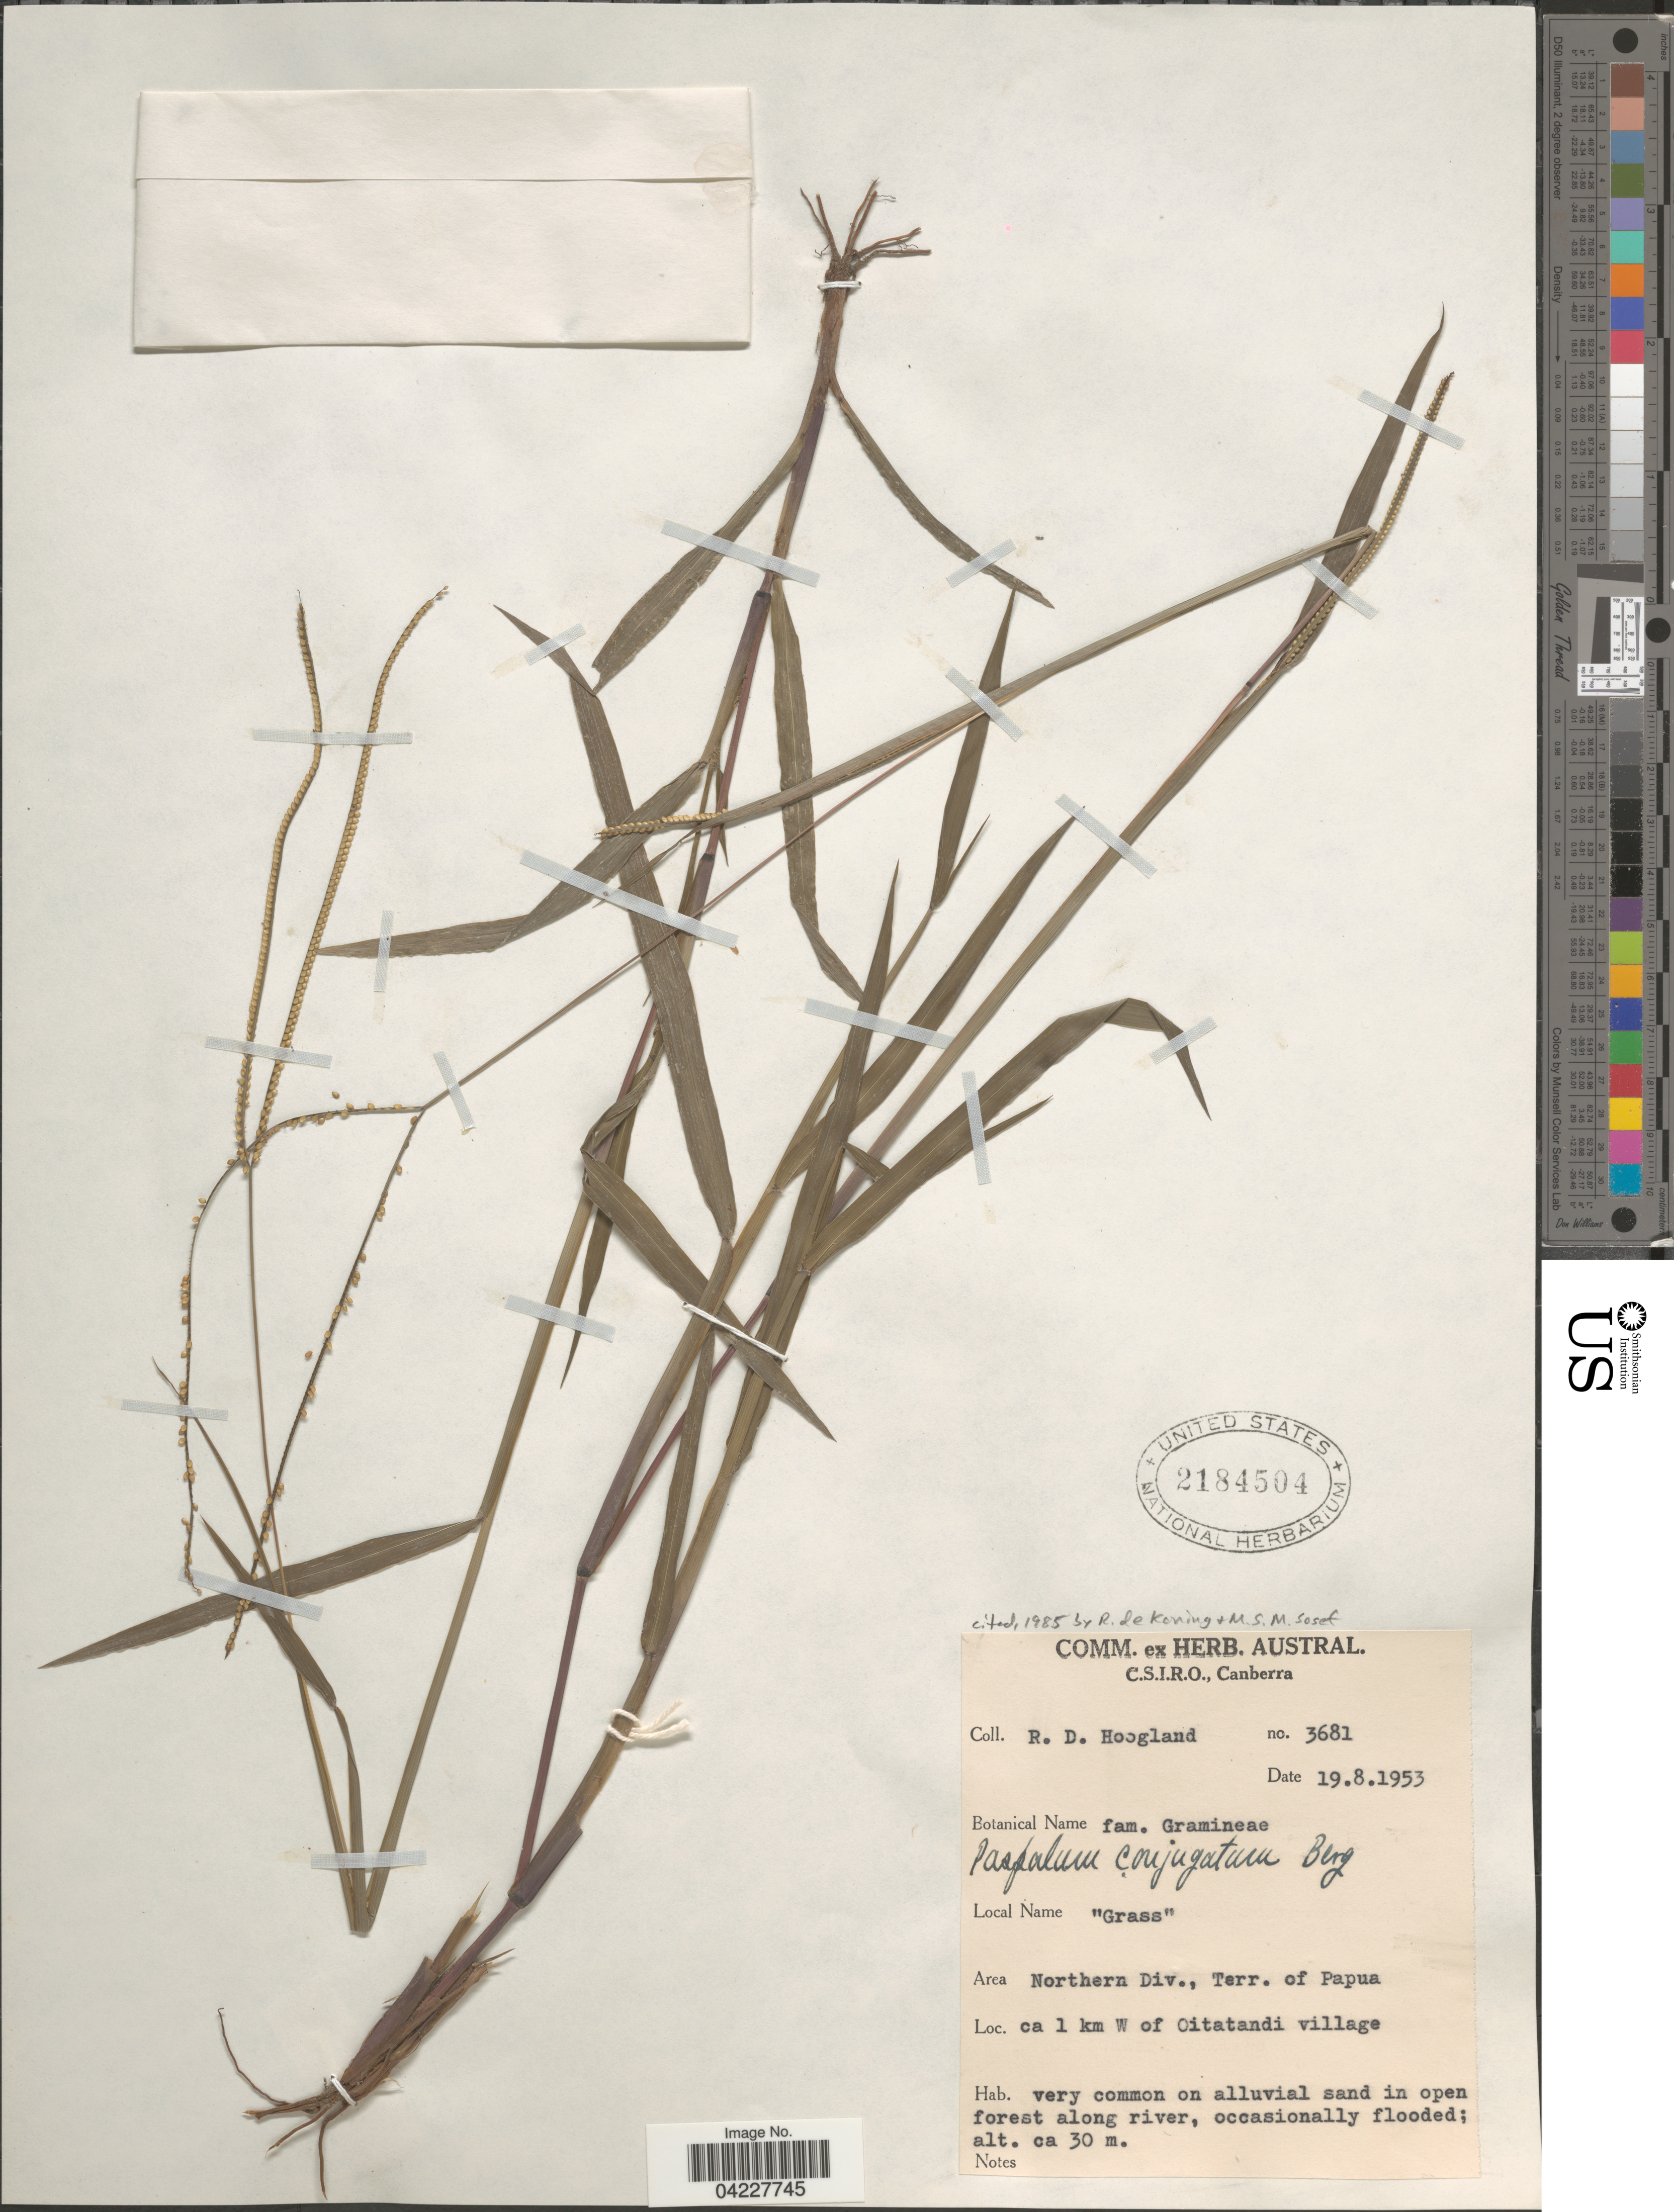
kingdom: Plantae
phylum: Tracheophyta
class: Liliopsida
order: Poales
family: Poaceae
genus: Paspalum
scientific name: Paspalum conjugatum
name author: P.J. Bergius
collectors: R. D. Hoogland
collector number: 3681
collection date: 1953-08-19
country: Papua New Guinea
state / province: Northern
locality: Area Northern Div., Terr. of Papua. Ca 1 km W of Citatandi village.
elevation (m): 30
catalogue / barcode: US 2184504